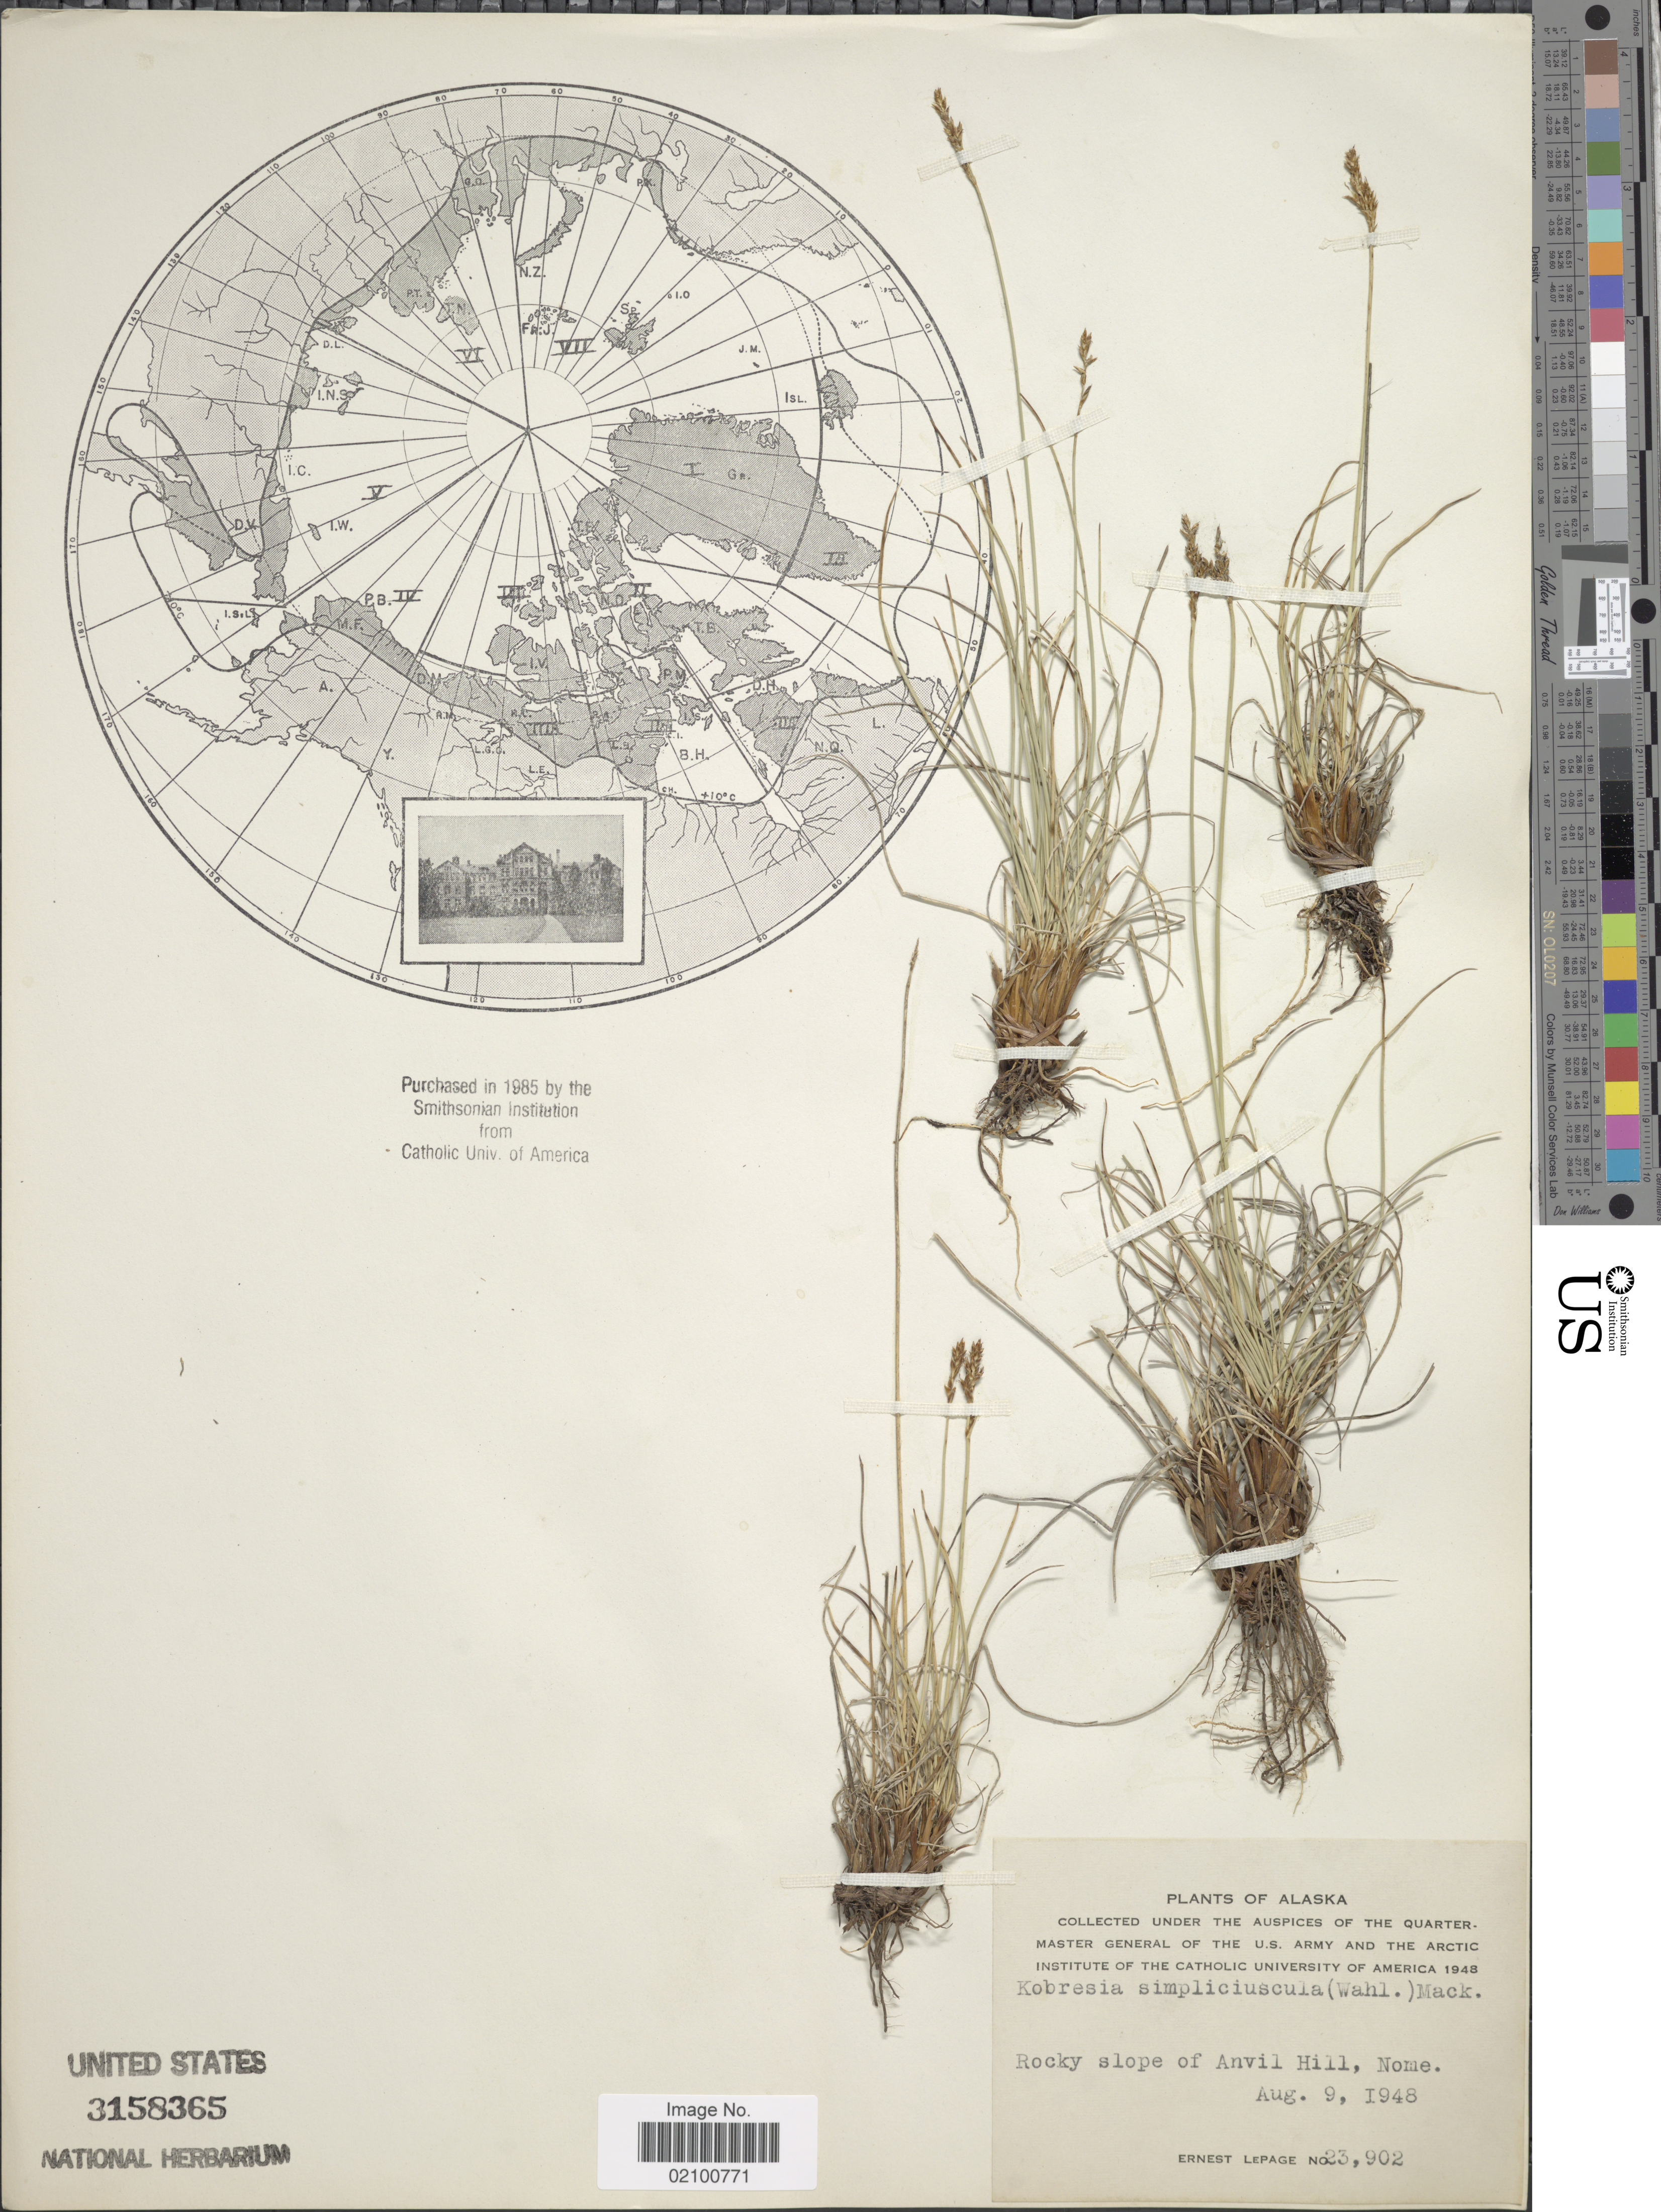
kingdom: Plantae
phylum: Tracheophyta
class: Liliopsida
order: Poales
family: Cyperaceae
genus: Carex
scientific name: Carex simpliciuscula subsp. simpliciuscula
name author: Wahlenb.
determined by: Strong, M. T., (US), Smithsonian Institution - National Museum of Natural History (UNITED STATES)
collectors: E. Lepage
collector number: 23902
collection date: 1948-08-09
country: United States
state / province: Alaska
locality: Anvil Hill, Nome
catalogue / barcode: US 3158365